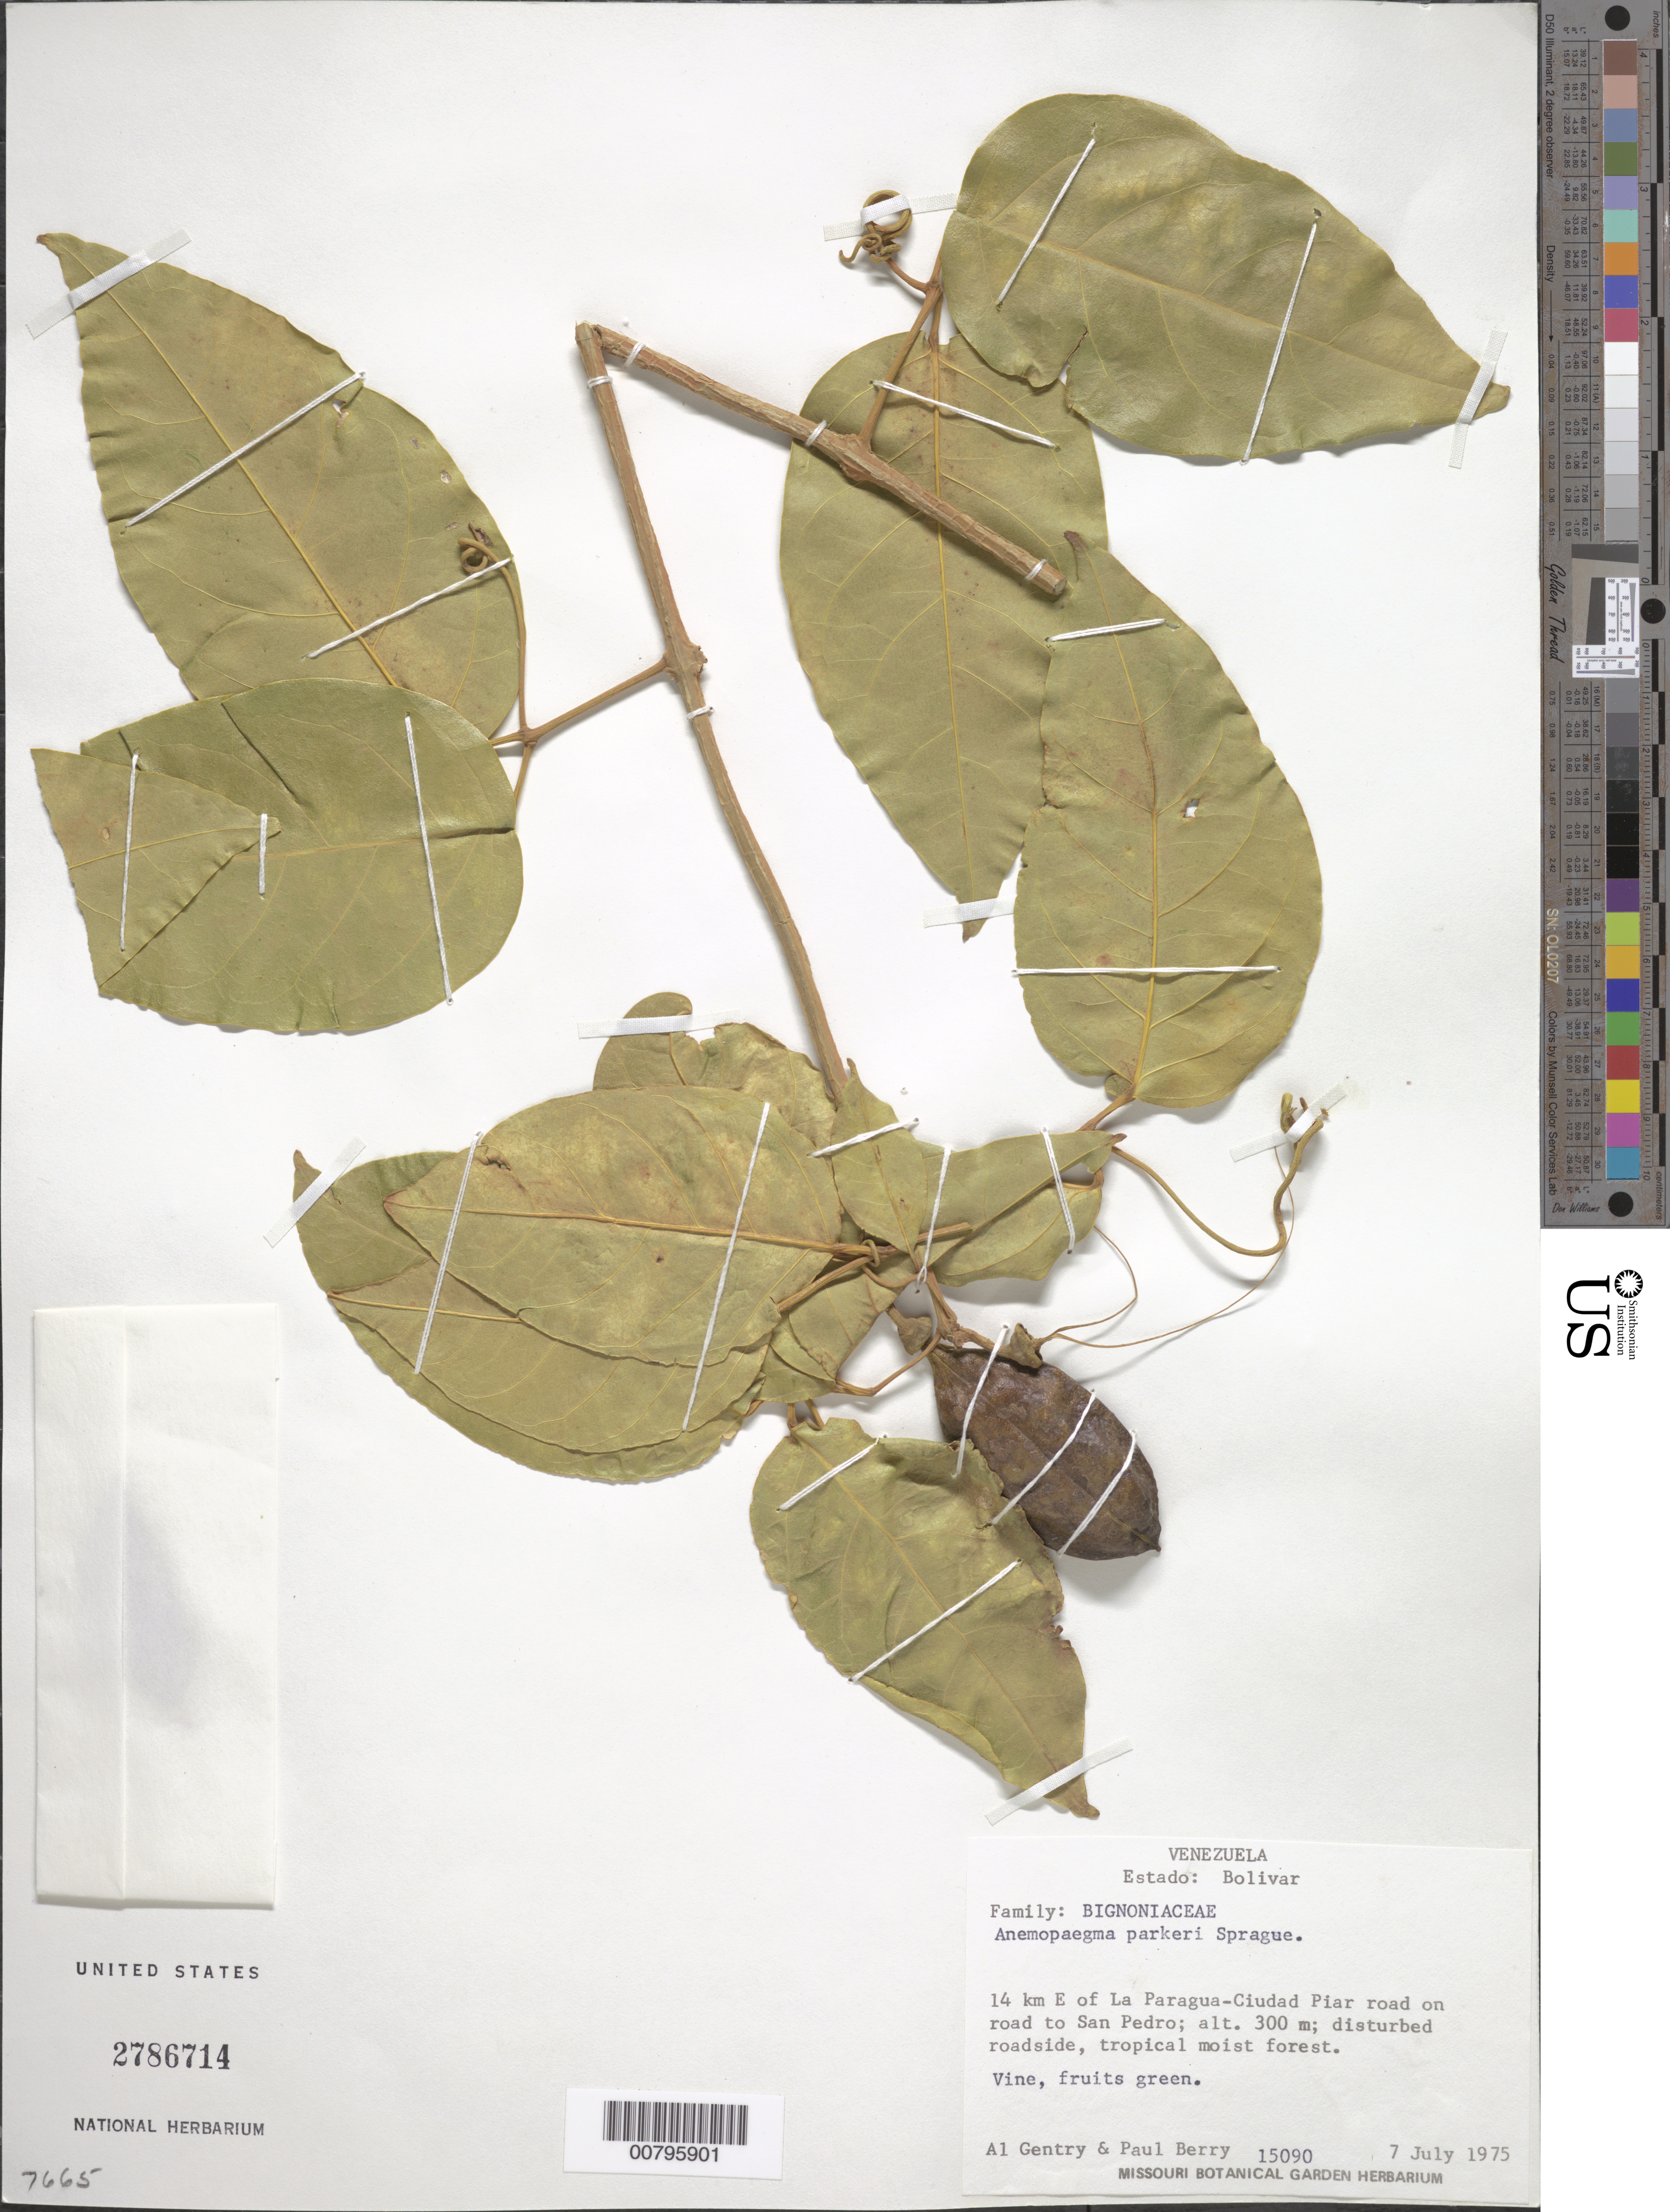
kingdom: Plantae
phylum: Tracheophyta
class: Magnoliopsida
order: Lamiales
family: Bignoniaceae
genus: Anemopaegma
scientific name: Anemopaegma parkeri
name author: Sprague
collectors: A. H. Gentry & P. Berry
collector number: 15090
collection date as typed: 7-Jul-75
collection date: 1975-07-07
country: Venezuela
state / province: Bolívar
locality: La Paragua-Ciudad Piar Road, 14 km E of, on road to San Pedro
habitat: Tropical moist forest. Disturbed roadside.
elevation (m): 300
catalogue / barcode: US 2786714